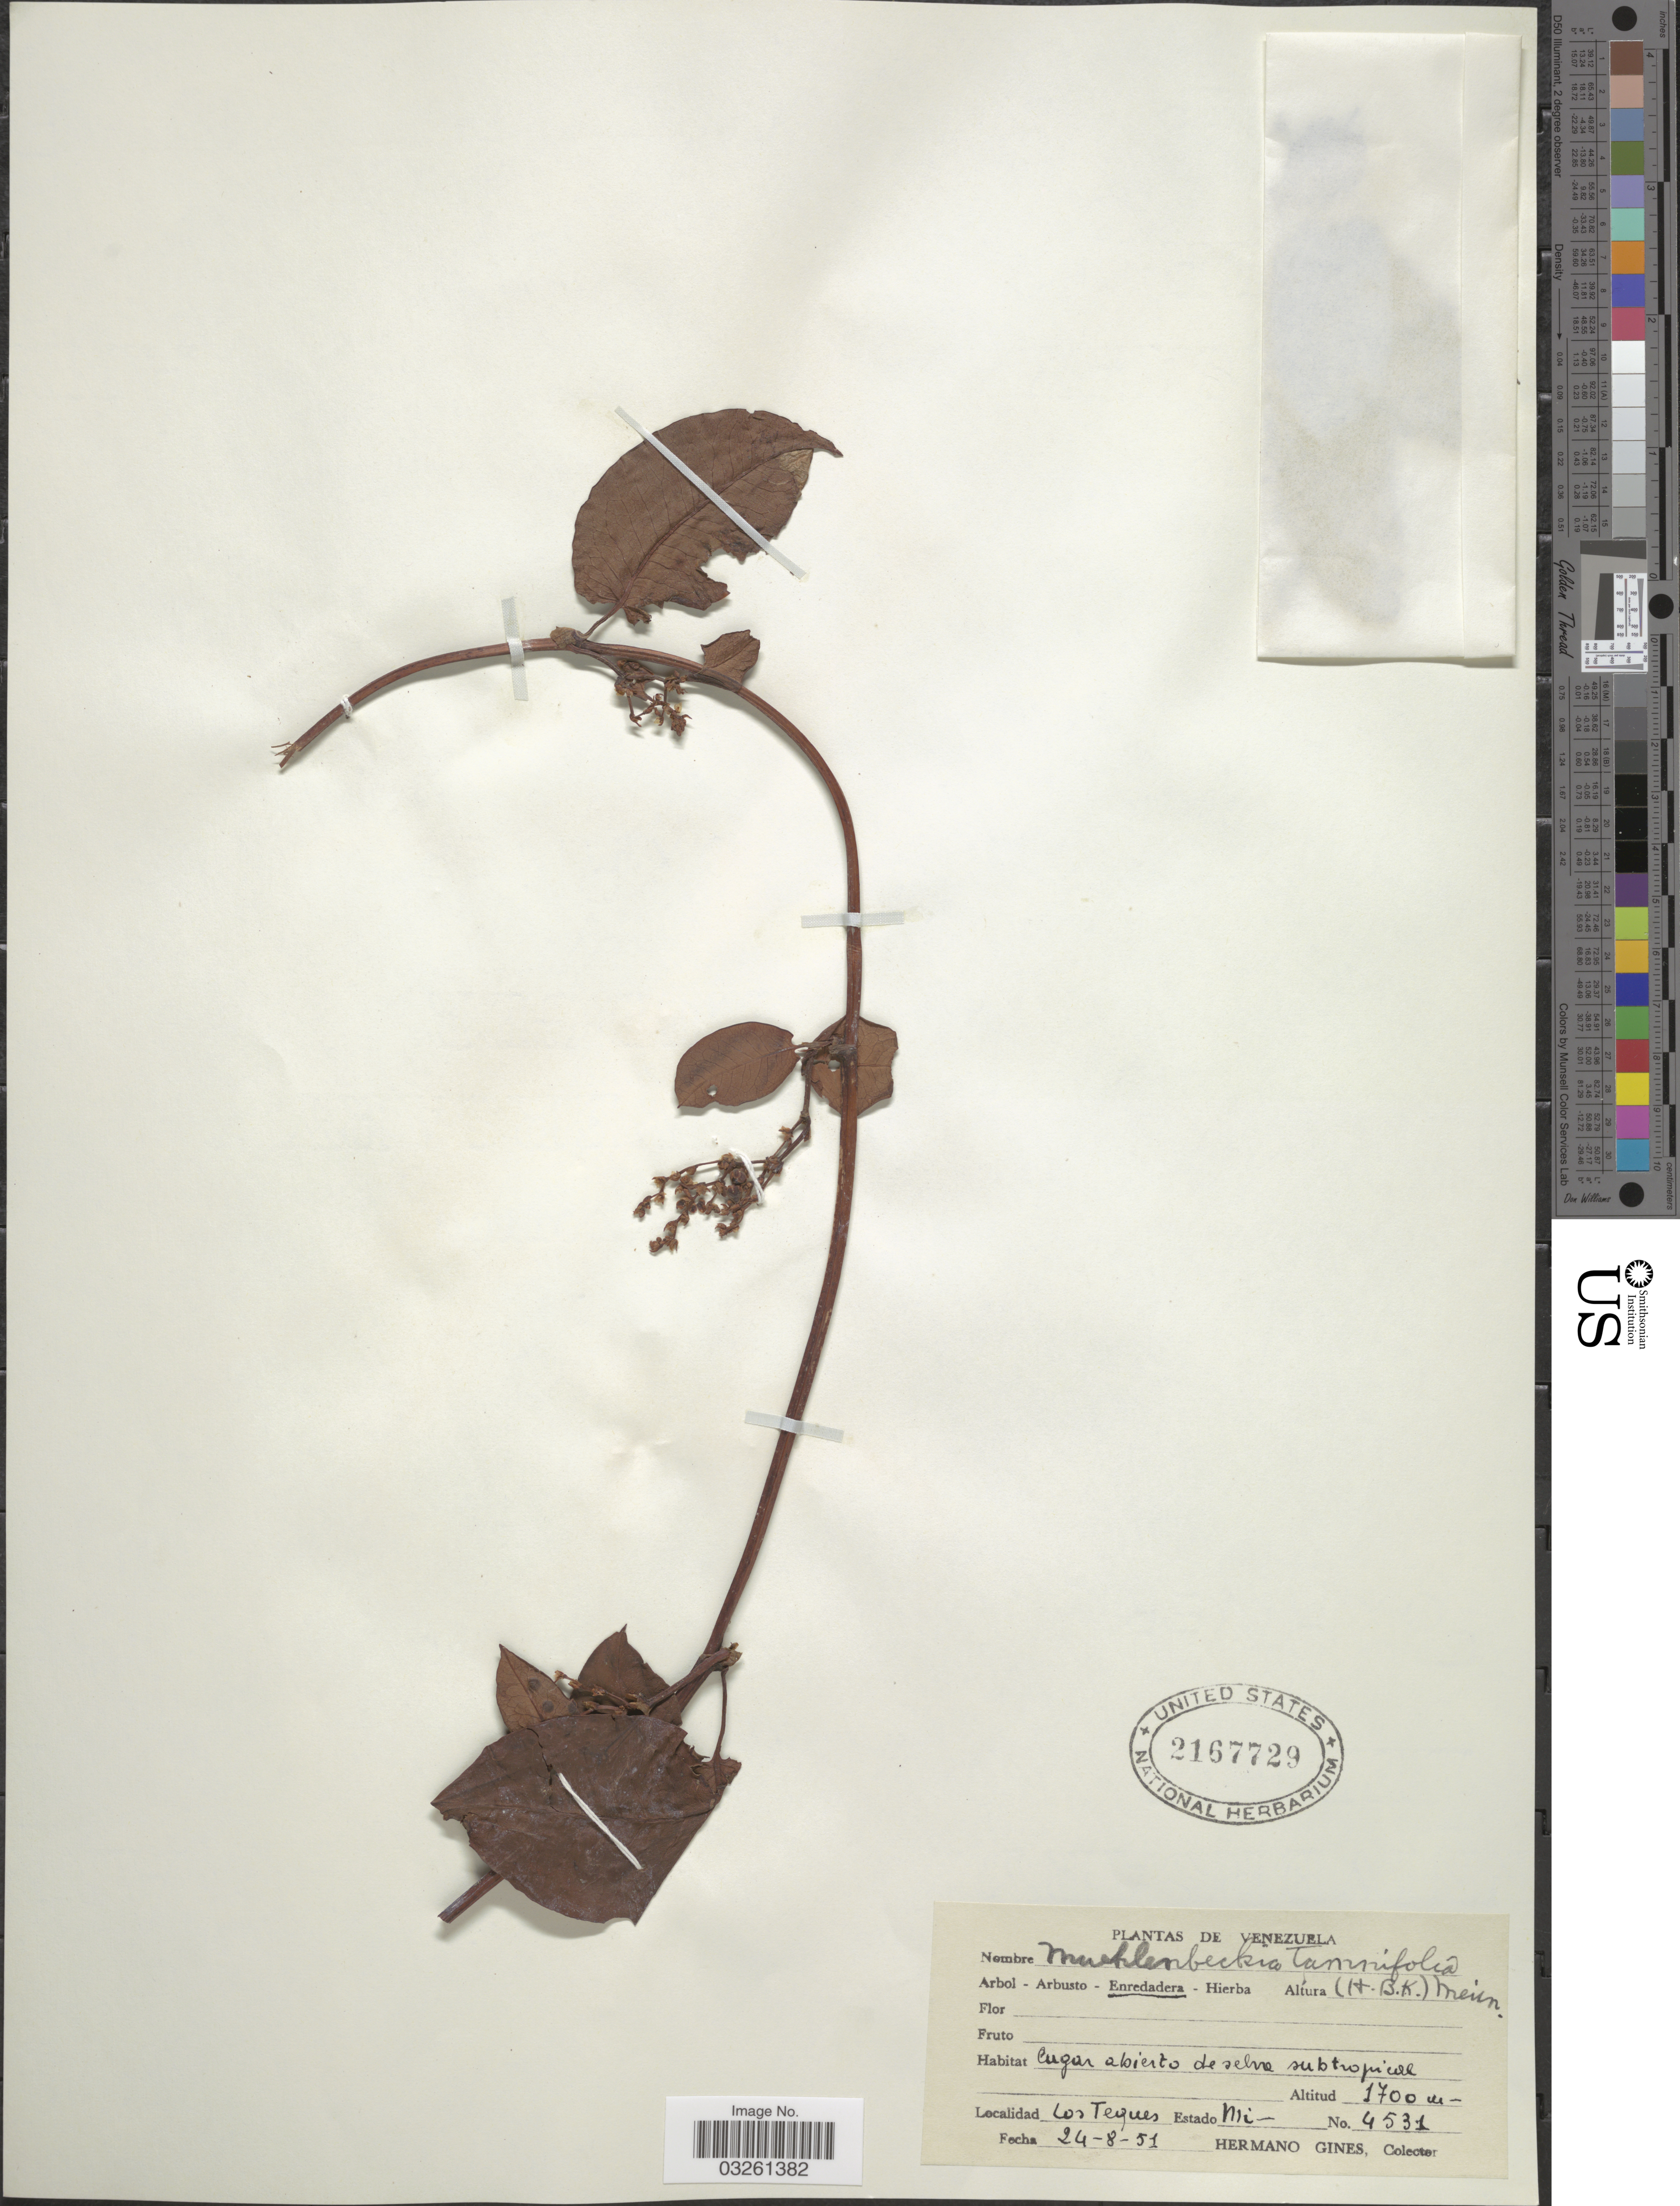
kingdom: Plantae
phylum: Tracheophyta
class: Magnoliopsida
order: Caryophyllales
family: Polygonaceae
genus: Muehlenbeckia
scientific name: Muehlenbeckia tamnifolia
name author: (Kunth) Meisn.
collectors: Bro. Gines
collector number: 4531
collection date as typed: Transcribed d/m/y: 24/8/51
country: Venezuela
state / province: Miranda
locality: Los Teques. Estado Mi.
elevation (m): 1700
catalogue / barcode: US 2167729